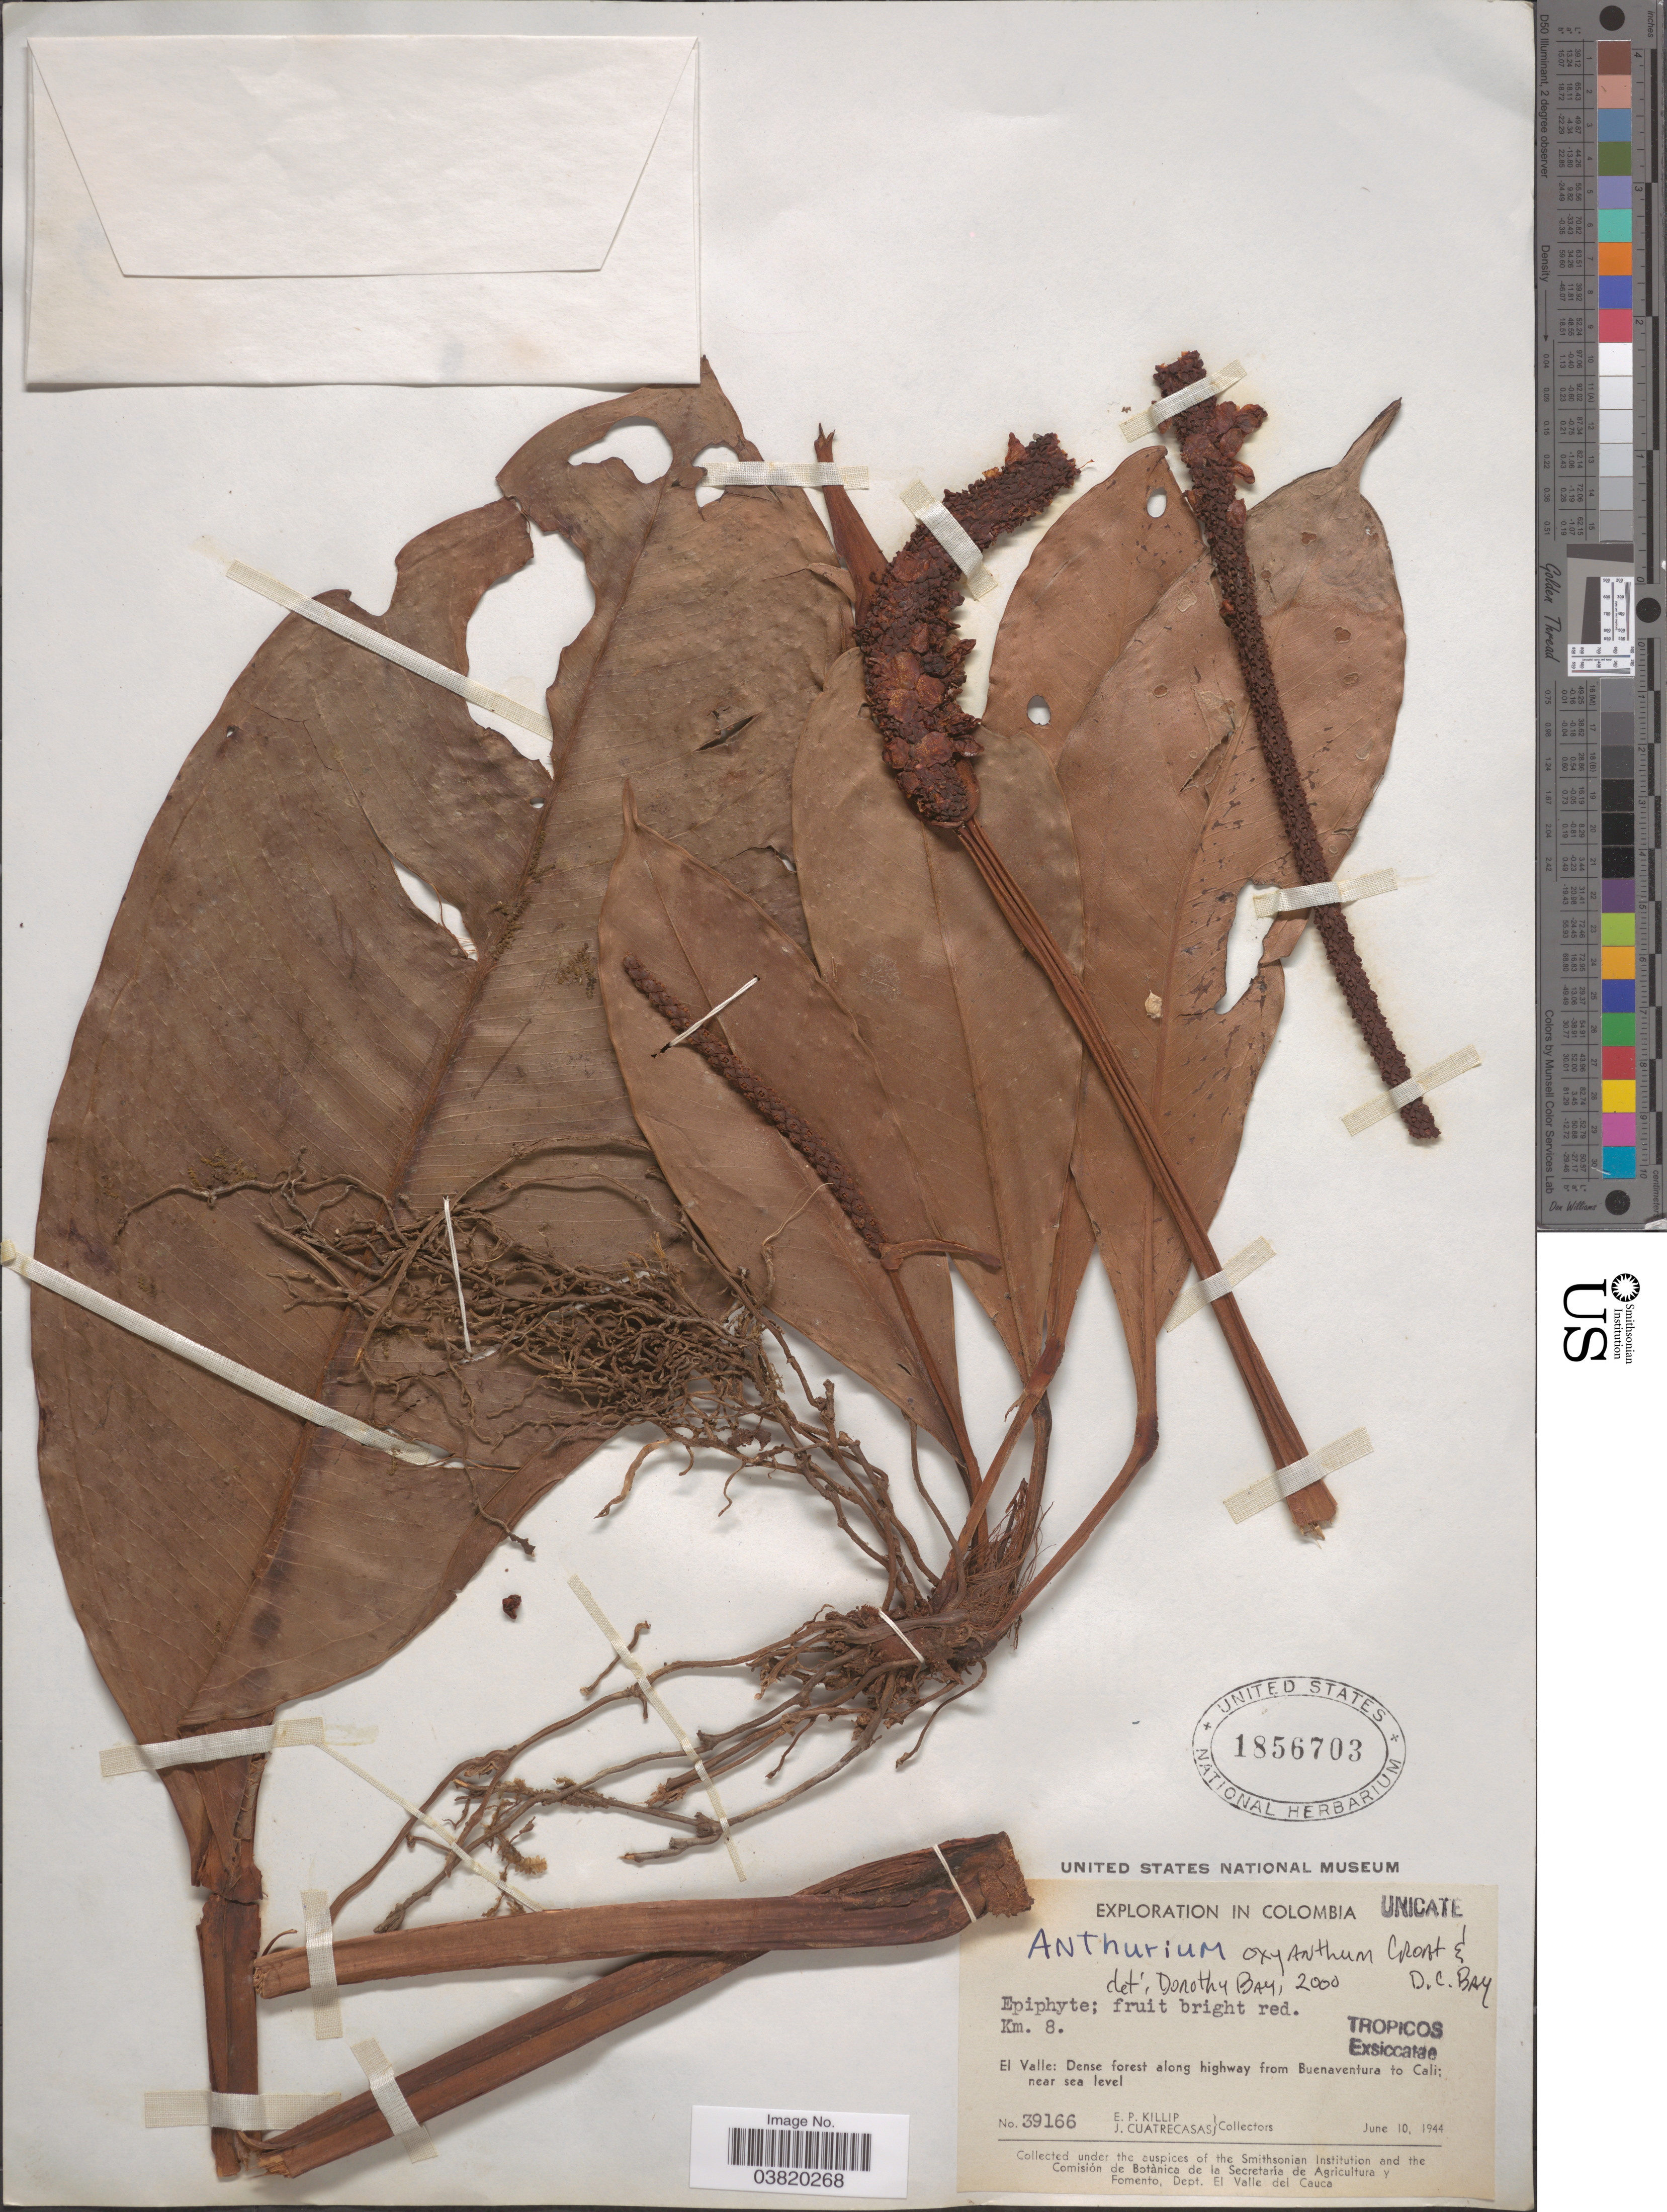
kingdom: Plantae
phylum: Tracheophyta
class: Liliopsida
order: Alismatales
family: Araceae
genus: Anthurium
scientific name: Anthurium oxyanthum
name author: Croat & D.C. Bay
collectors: E. P. Killip & J. Cuatrecasas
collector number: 39166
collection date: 1944-06-10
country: Colombia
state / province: Valle del Cauca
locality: Km. 8. El Valle: along highway from Buenaventura to Cali.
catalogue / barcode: US 1856703